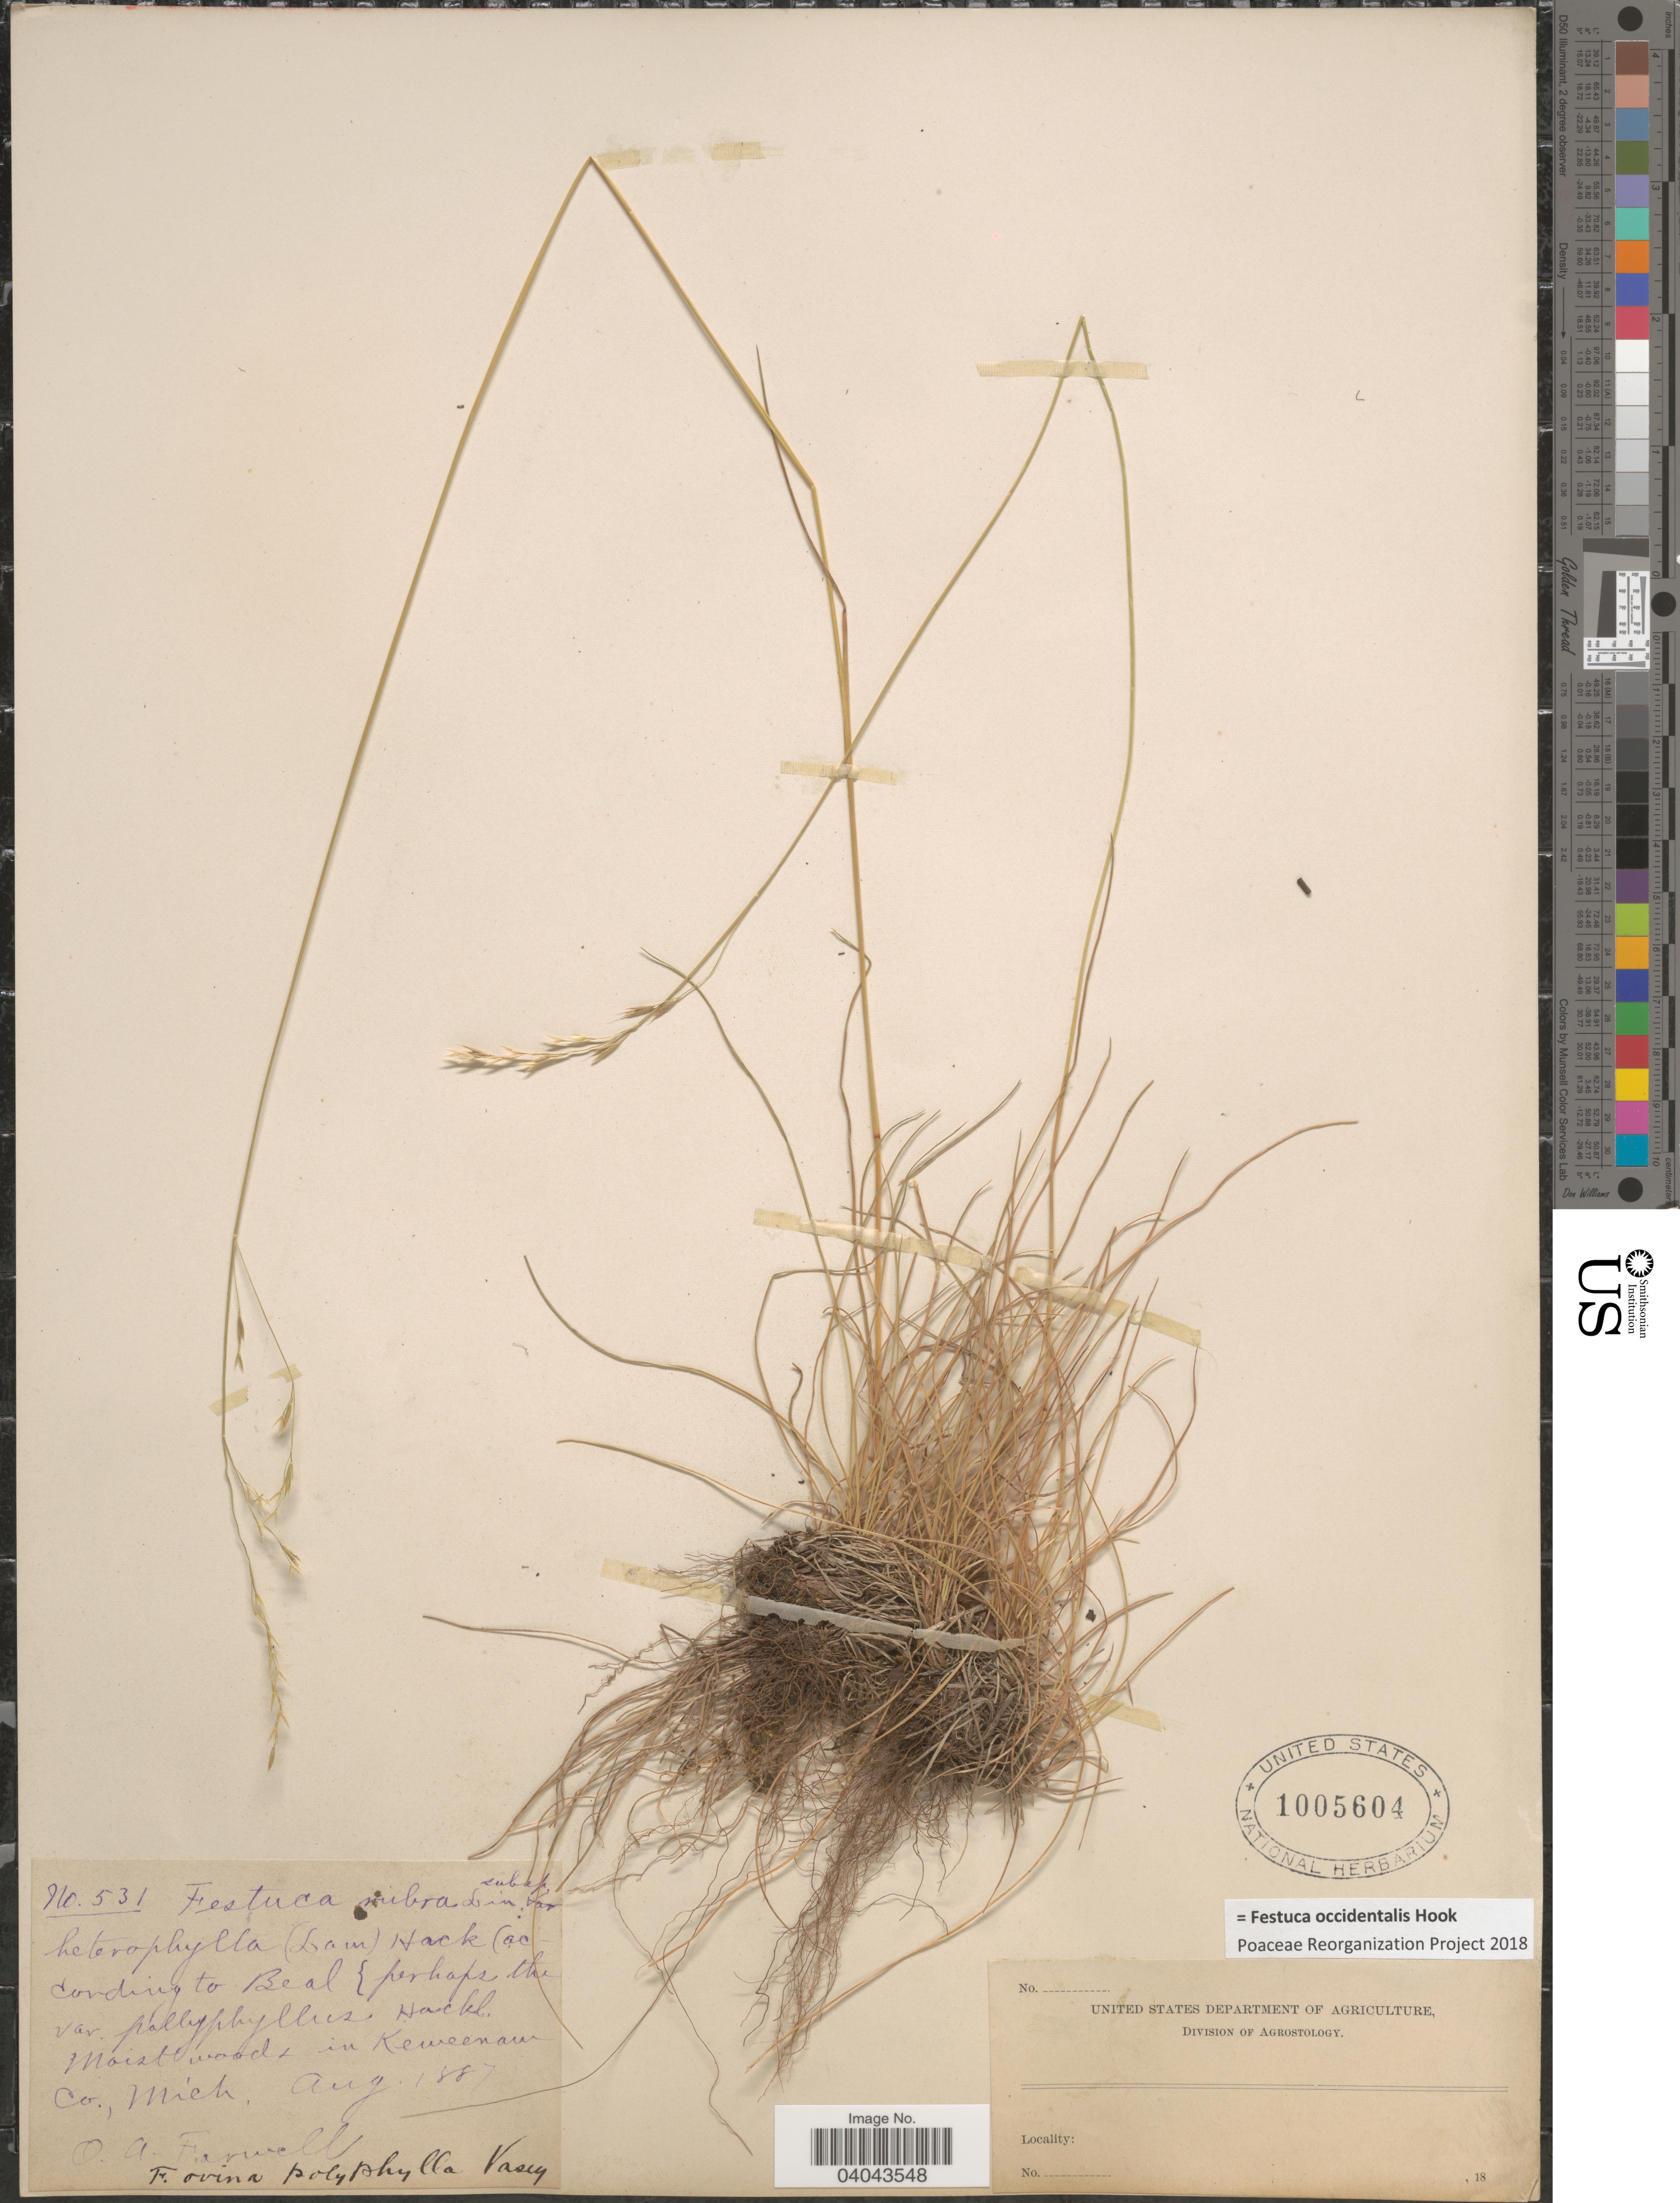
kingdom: Plantae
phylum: Tracheophyta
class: Liliopsida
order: Poales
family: Poaceae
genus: Festuca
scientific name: Festuca occidentalis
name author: Hook.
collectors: O. Farwell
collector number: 531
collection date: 1887-08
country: United States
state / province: Michigan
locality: In Keweenaw Co.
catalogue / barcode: US 1005604